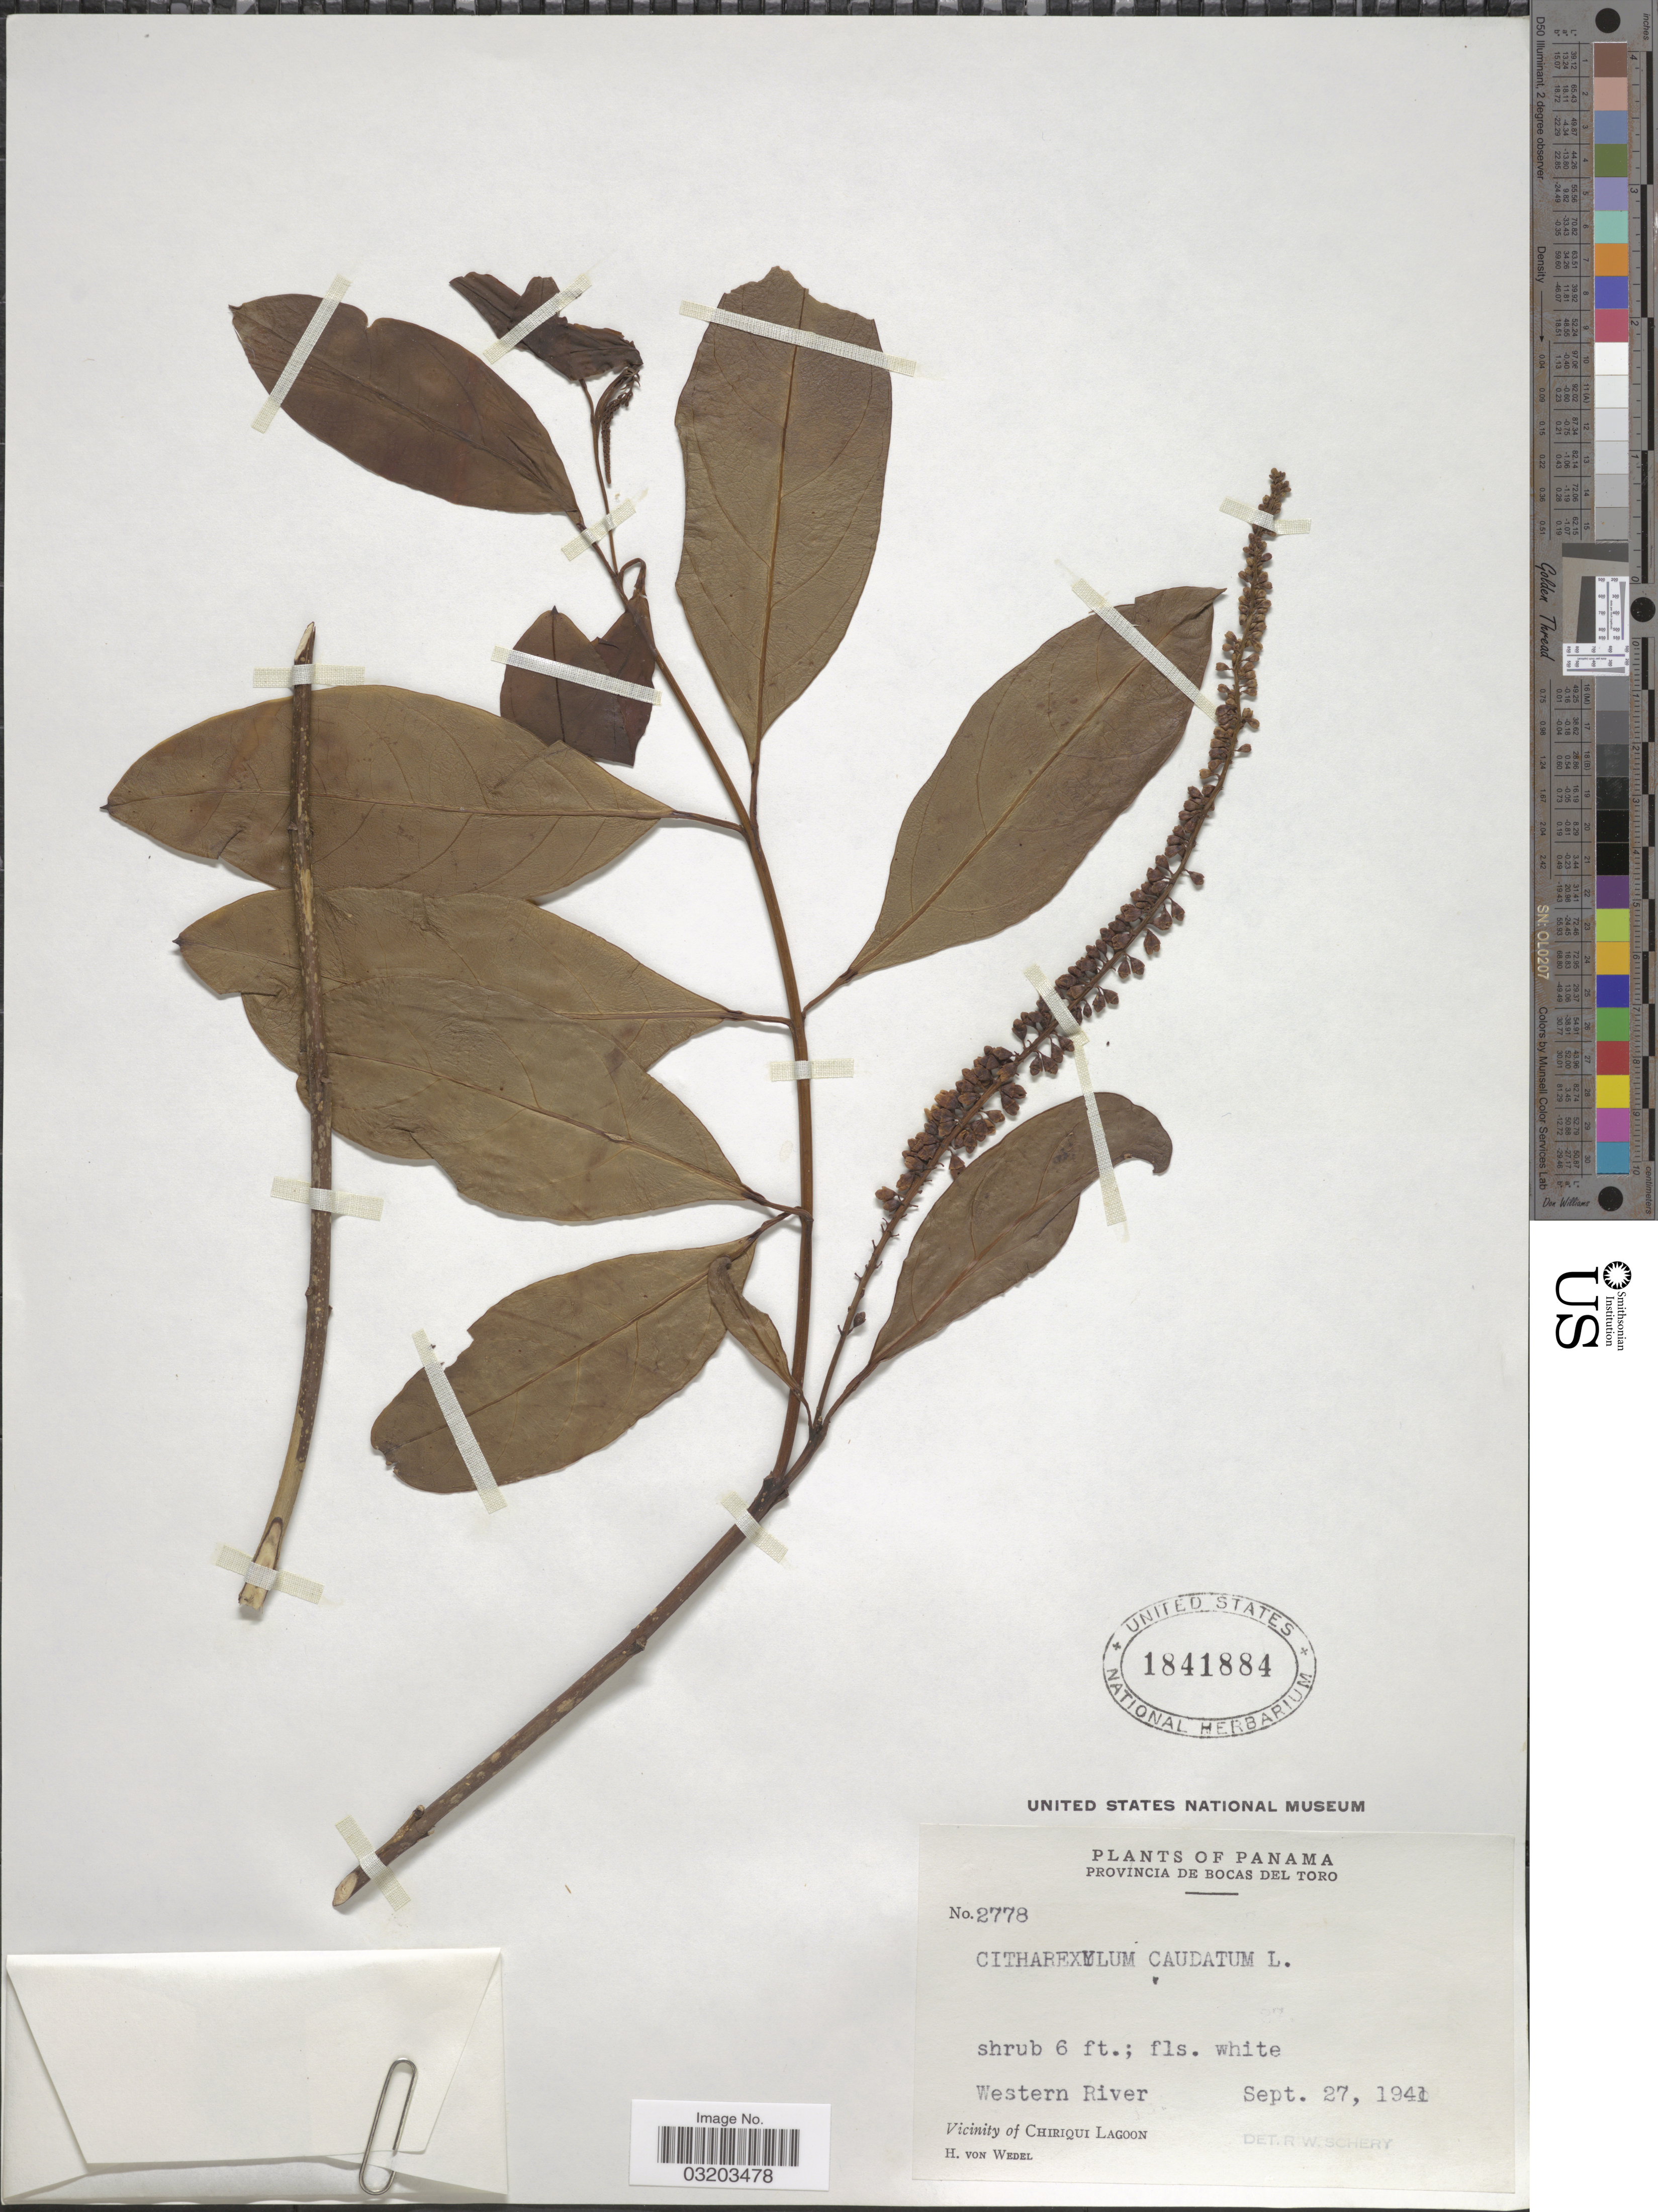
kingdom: Plantae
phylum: Tracheophyta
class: Magnoliopsida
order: Lamiales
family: Verbenaceae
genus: Citharexylum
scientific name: Citharexylum caudatum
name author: L.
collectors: H. von Wedel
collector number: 2778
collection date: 1941-09-27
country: Panama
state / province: Bocas del Toro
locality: Western River. Vicinity of Chiriqui Lagoon.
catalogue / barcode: US 1841884